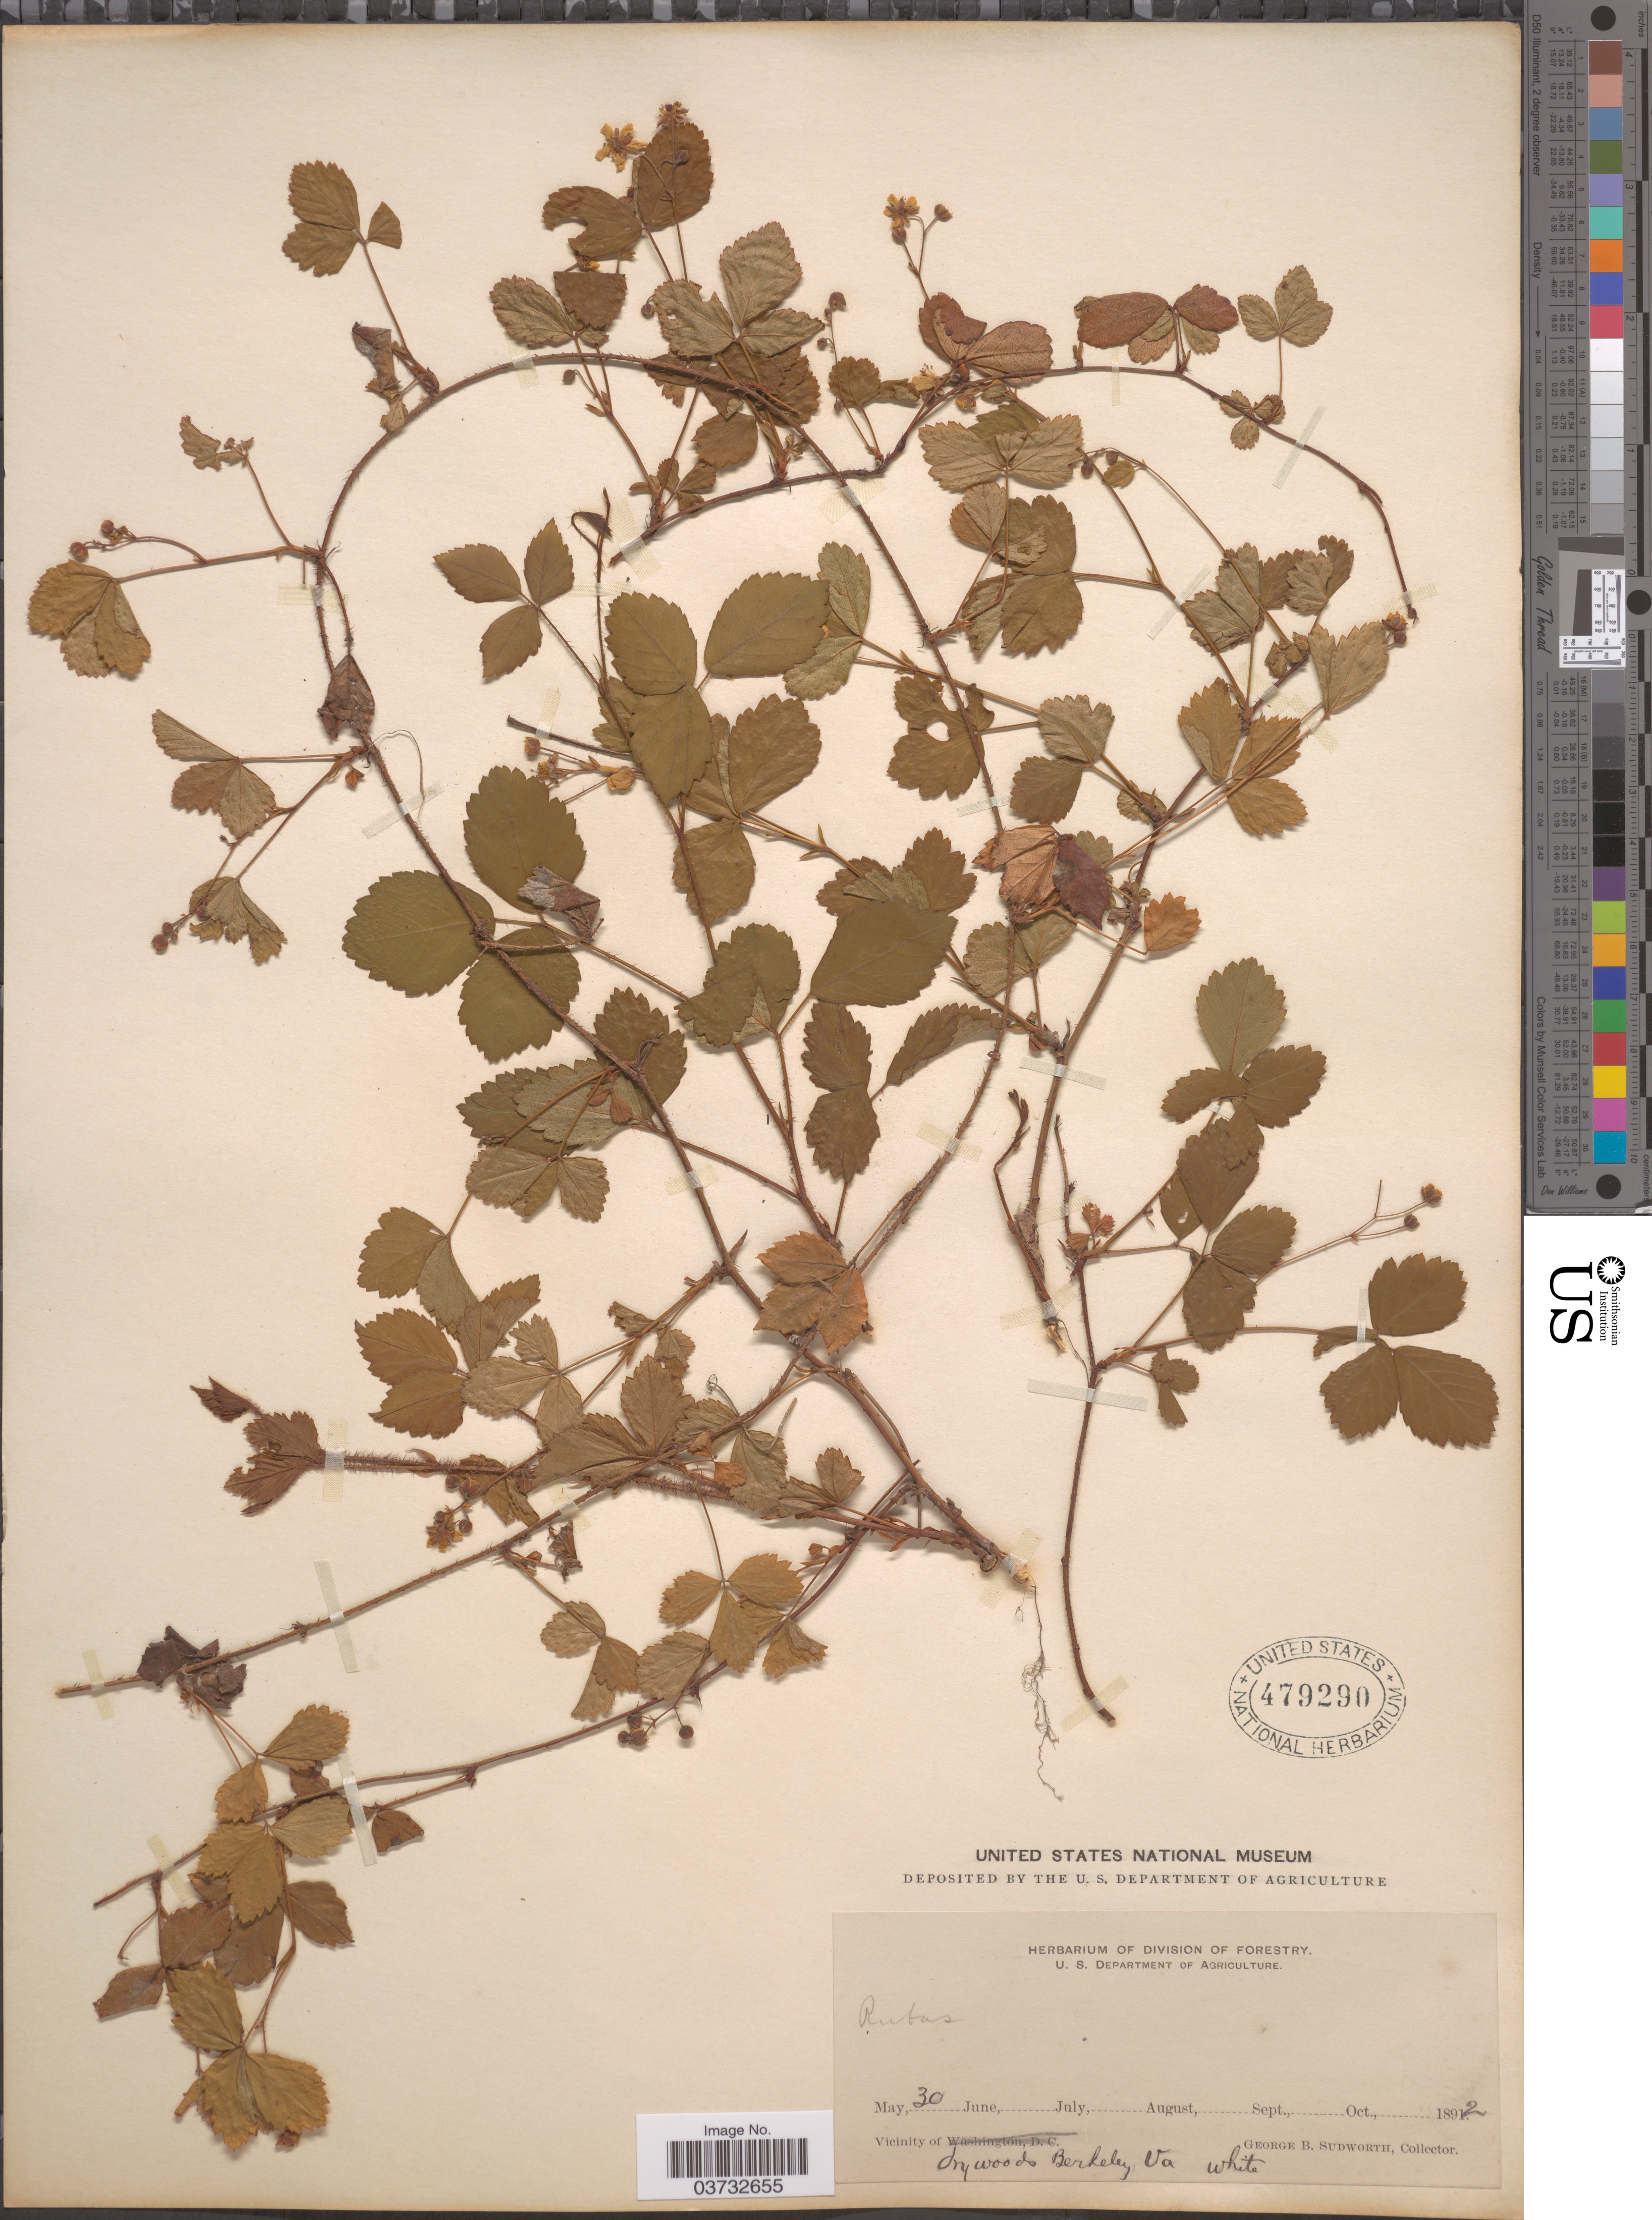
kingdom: Plantae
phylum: Tracheophyta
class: Magnoliopsida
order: Rosales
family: Rosaceae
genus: Rubus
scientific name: Rubus sp.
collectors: G. B. Sudworth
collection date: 1892-05-30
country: United States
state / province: Virginia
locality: Vicinity of dry woods Berkeley.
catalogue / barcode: US 479290